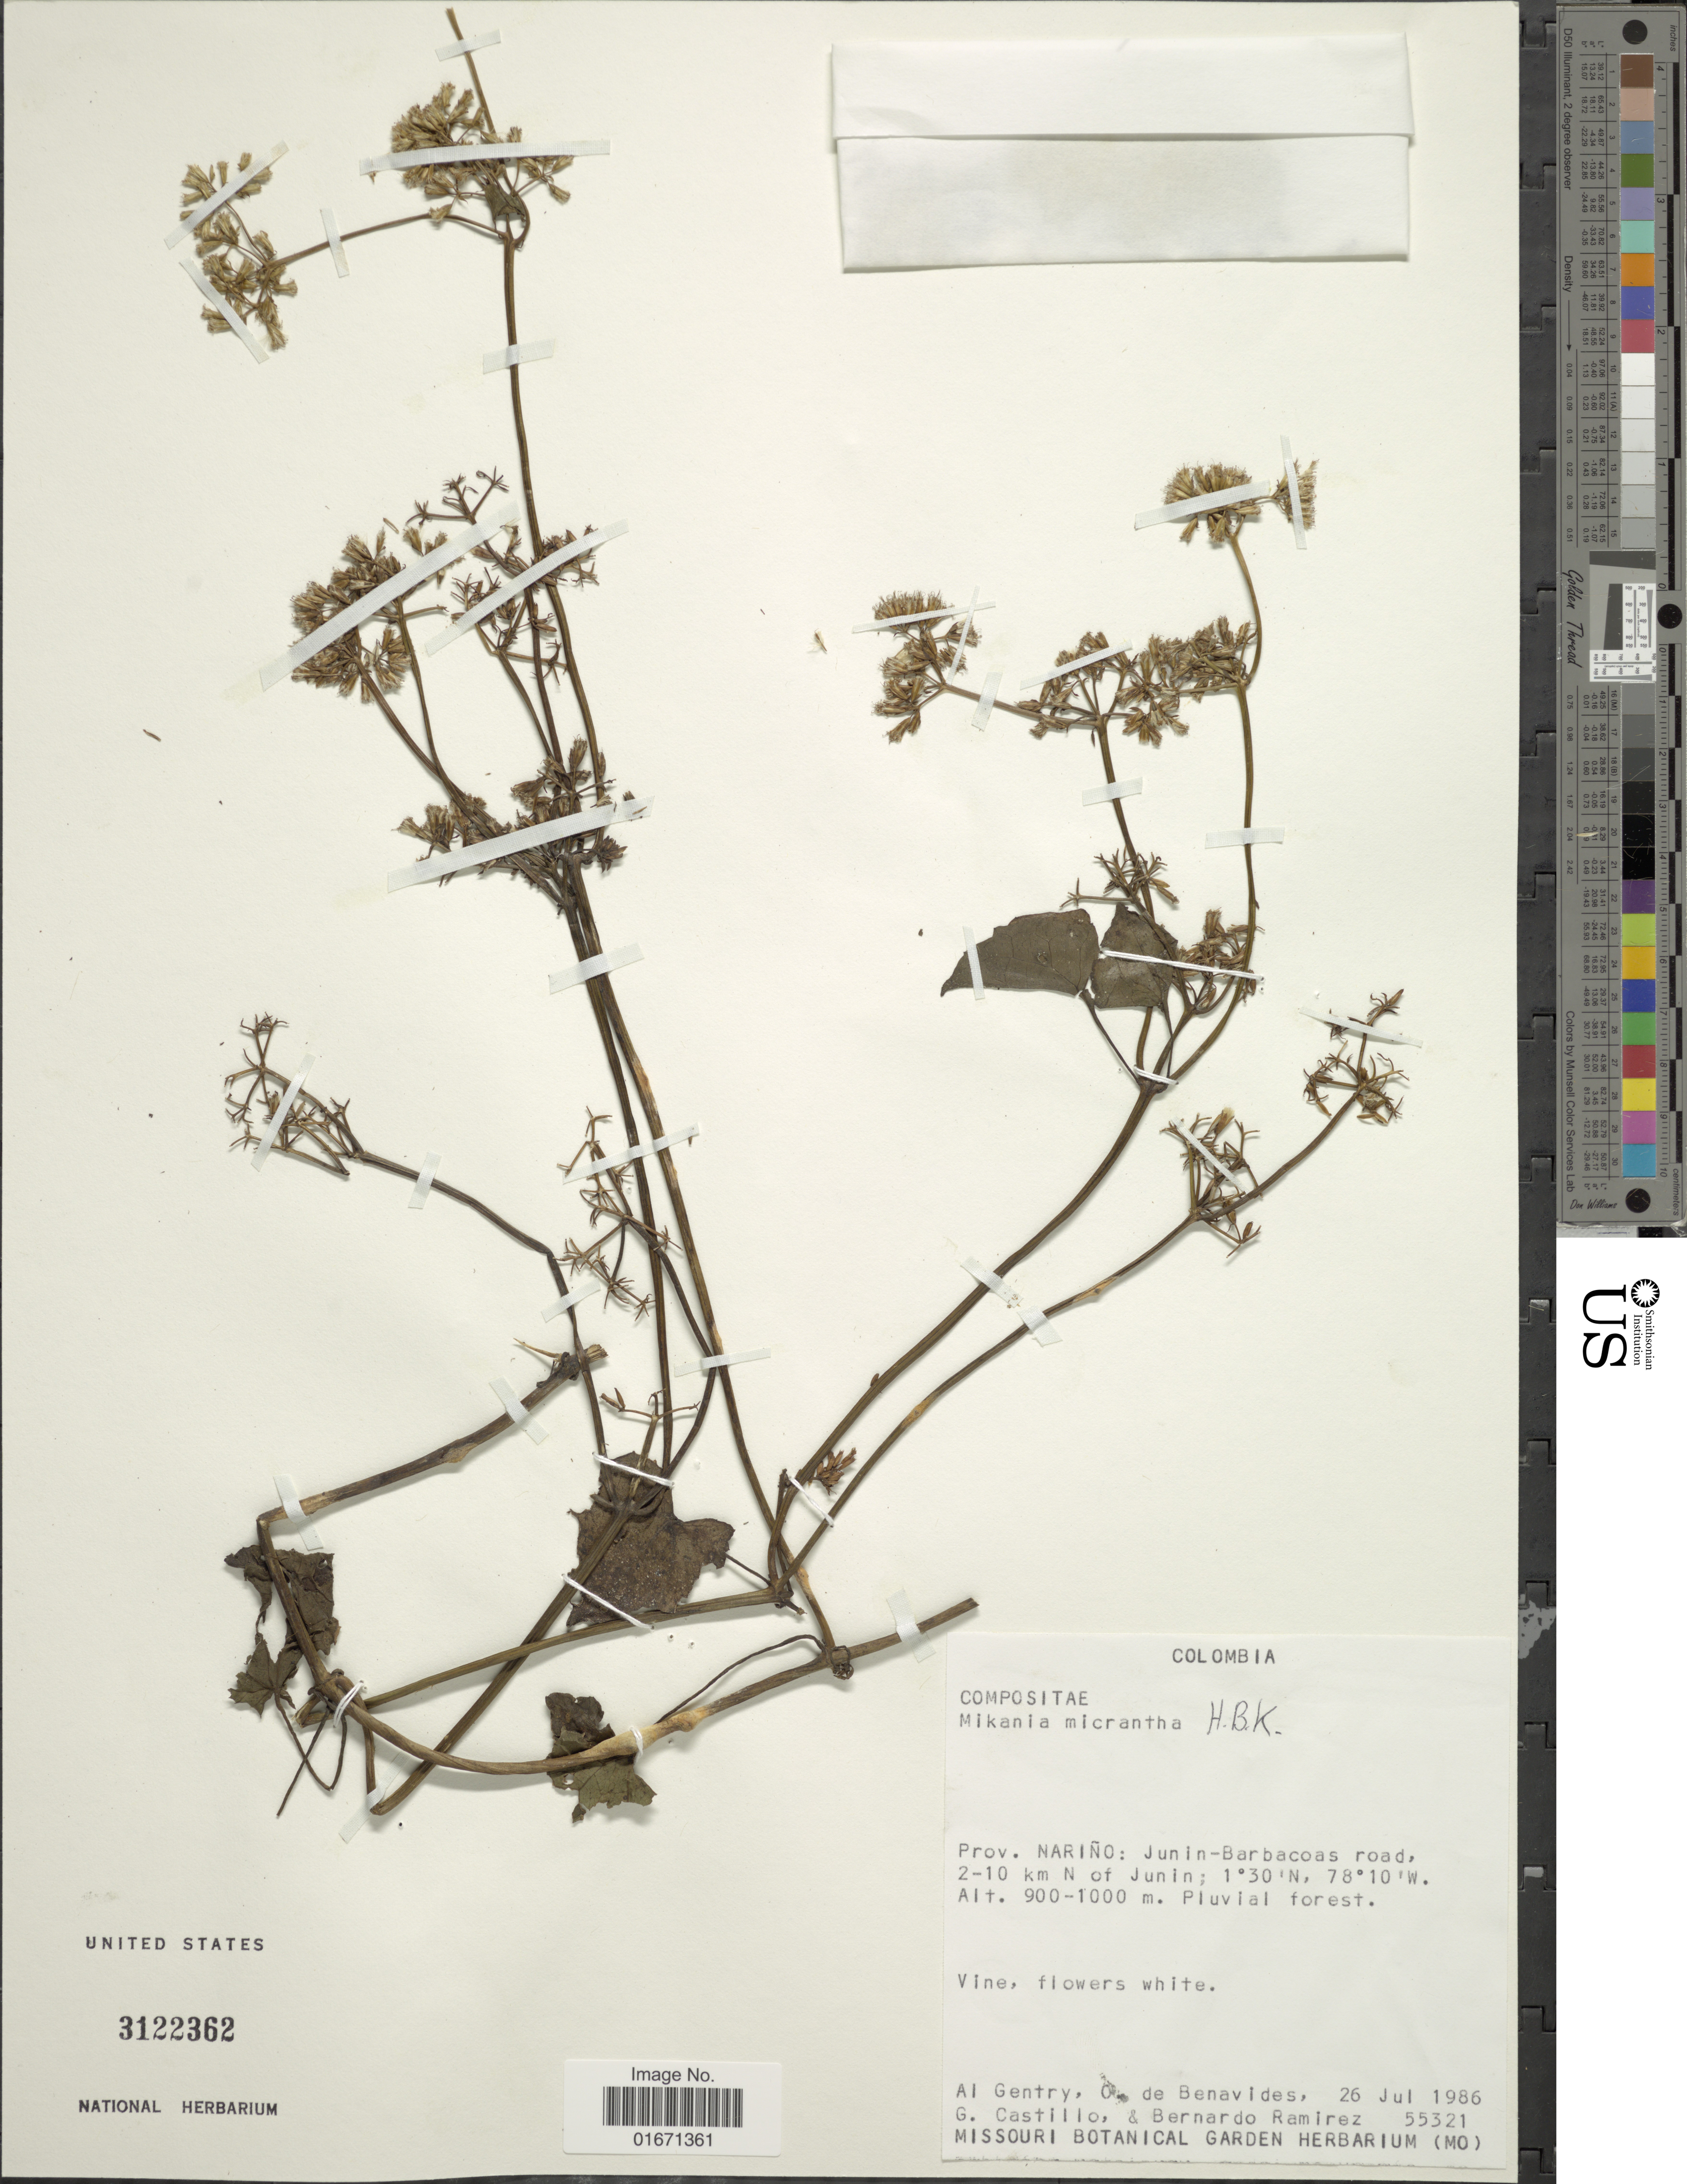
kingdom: Plantae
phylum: Tracheophyta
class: Magnoliopsida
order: Asterales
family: Asteraceae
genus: Mikania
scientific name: Mikania micrantha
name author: Kunth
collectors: A. H. Gentry, Olga S. de Benavides, G. Castillo & B. Ramírez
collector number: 55321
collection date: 1986-07-26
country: Colombia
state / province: Nariño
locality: Junin-Barbacoas road, 2-10 km N of Junin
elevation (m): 900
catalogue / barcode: US 3122362